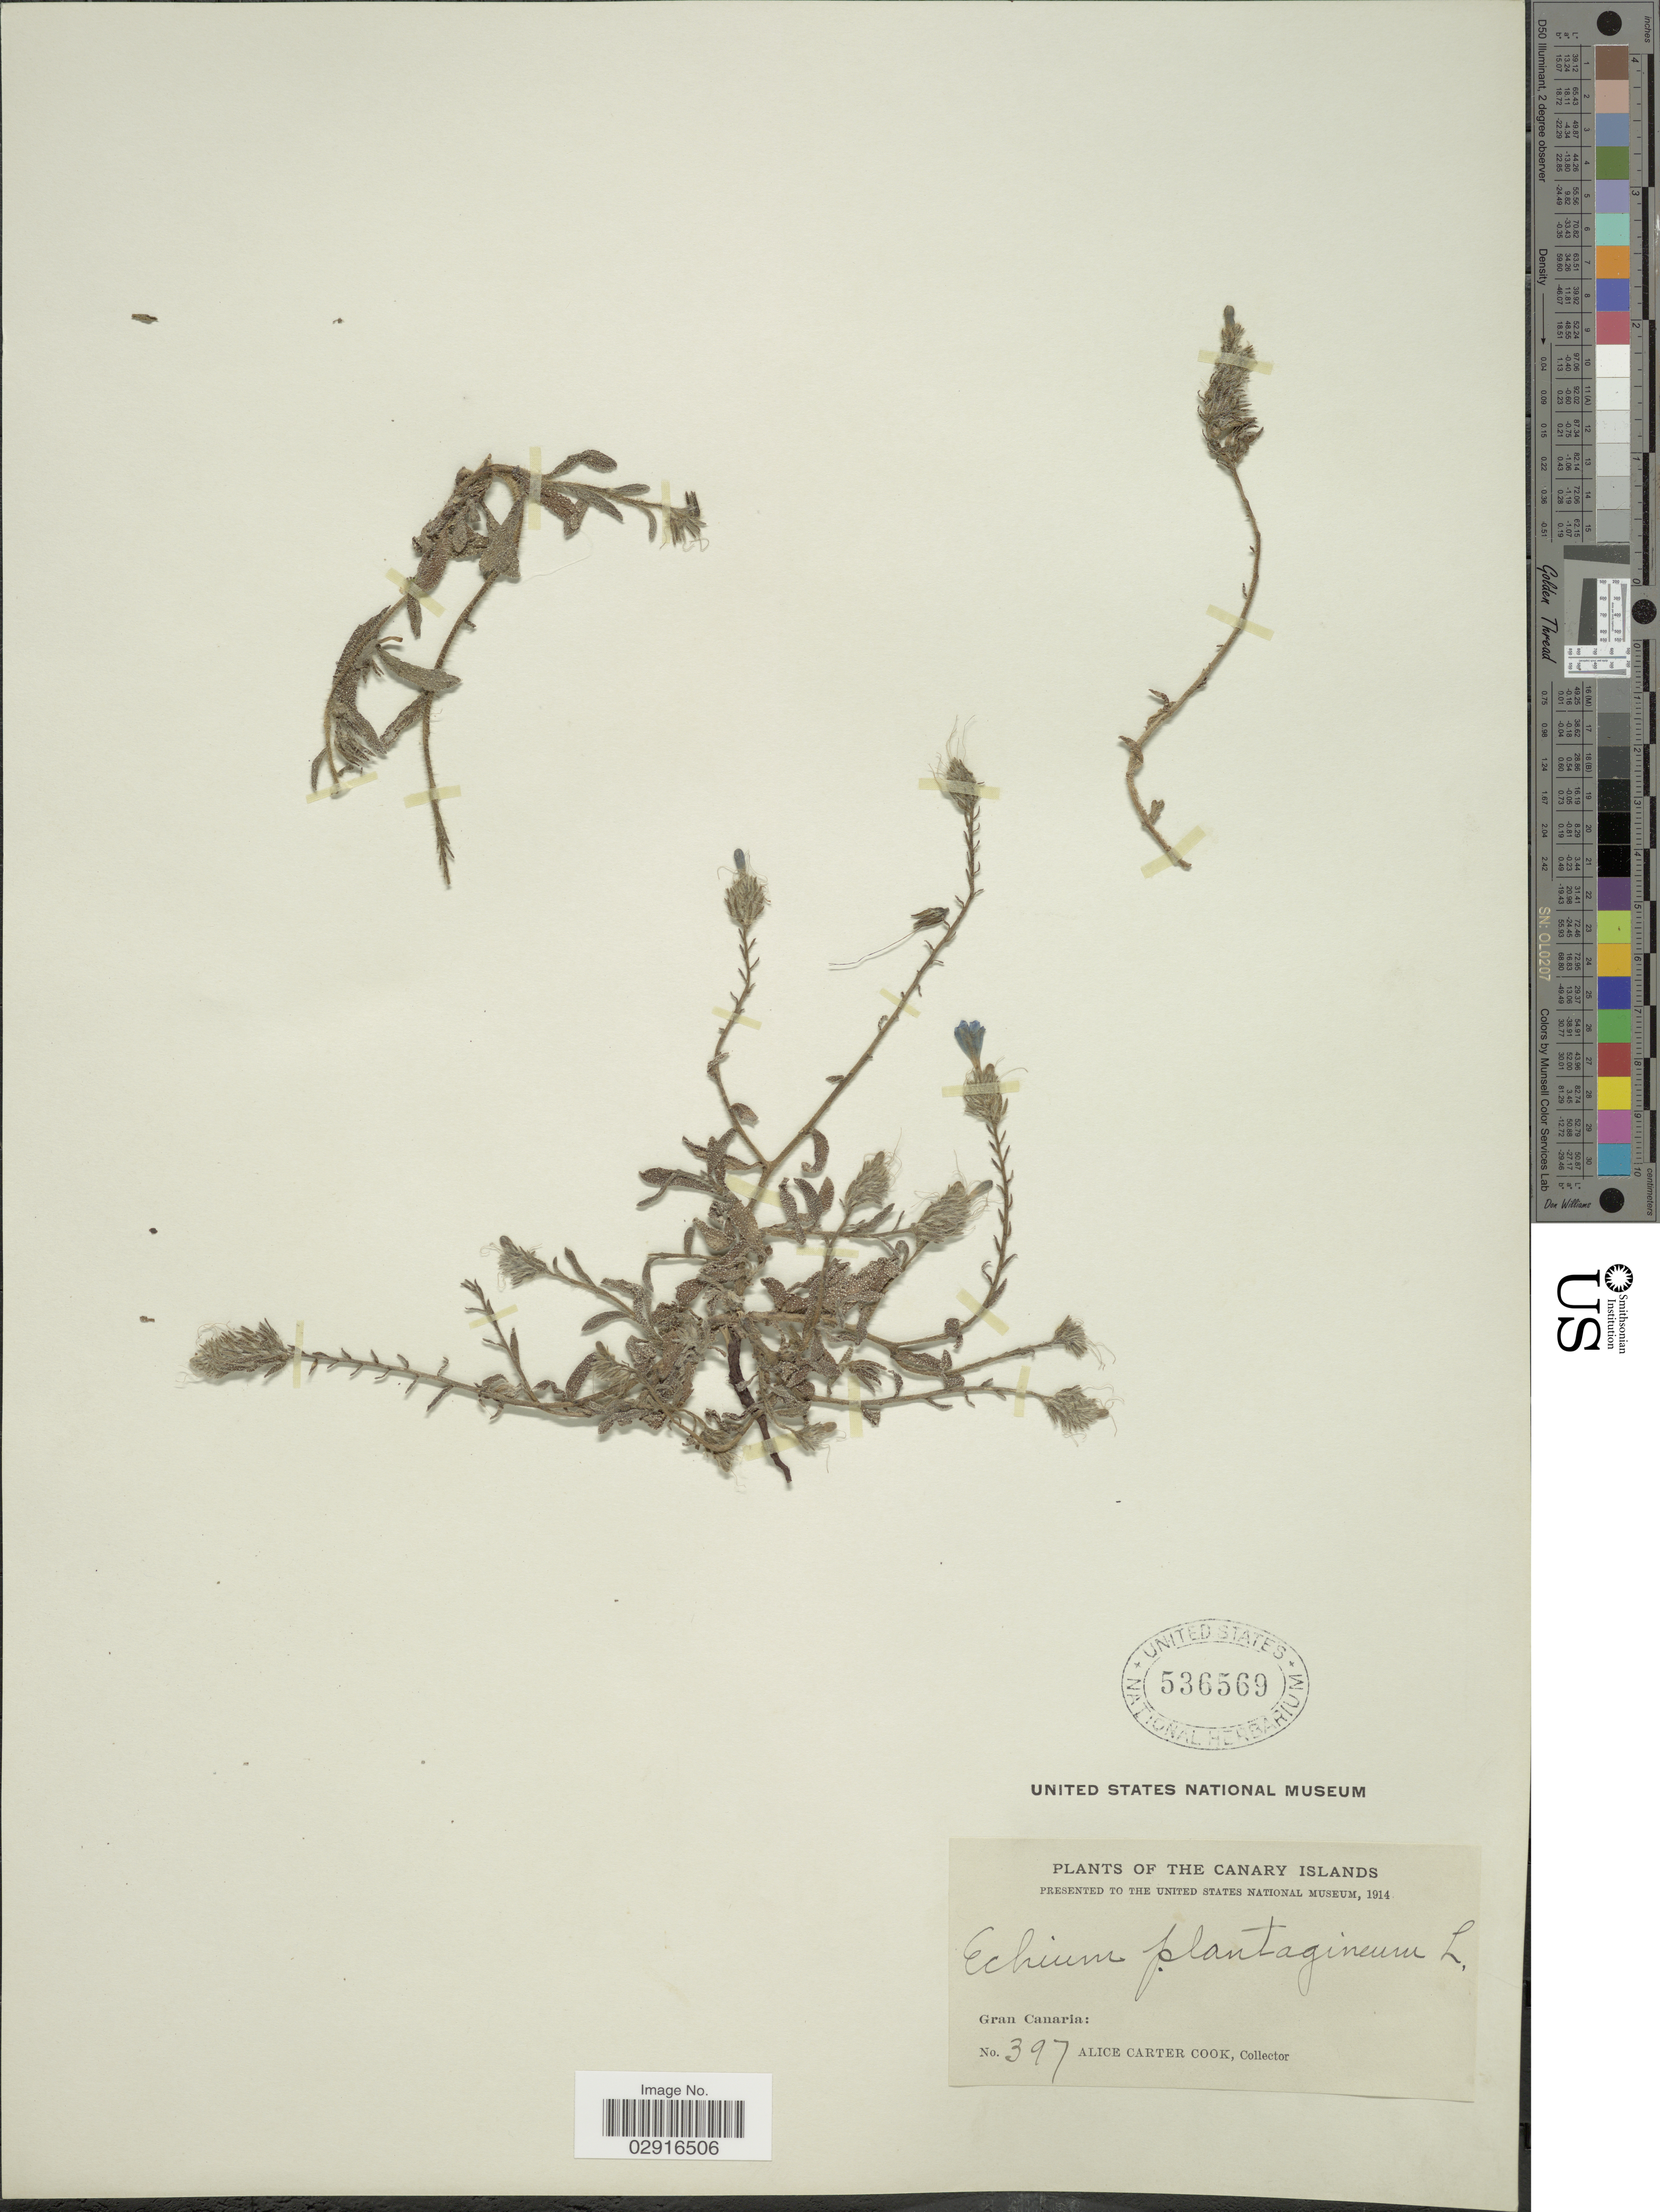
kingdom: Plantae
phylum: Tracheophyta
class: Magnoliopsida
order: Boraginales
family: Boraginaceae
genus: Echium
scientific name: Echium plantagineum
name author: L.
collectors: Alice C. Cook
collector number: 397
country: Spain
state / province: Canarias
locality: The Canary Islands. Gran Canaria.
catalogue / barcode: US 536569